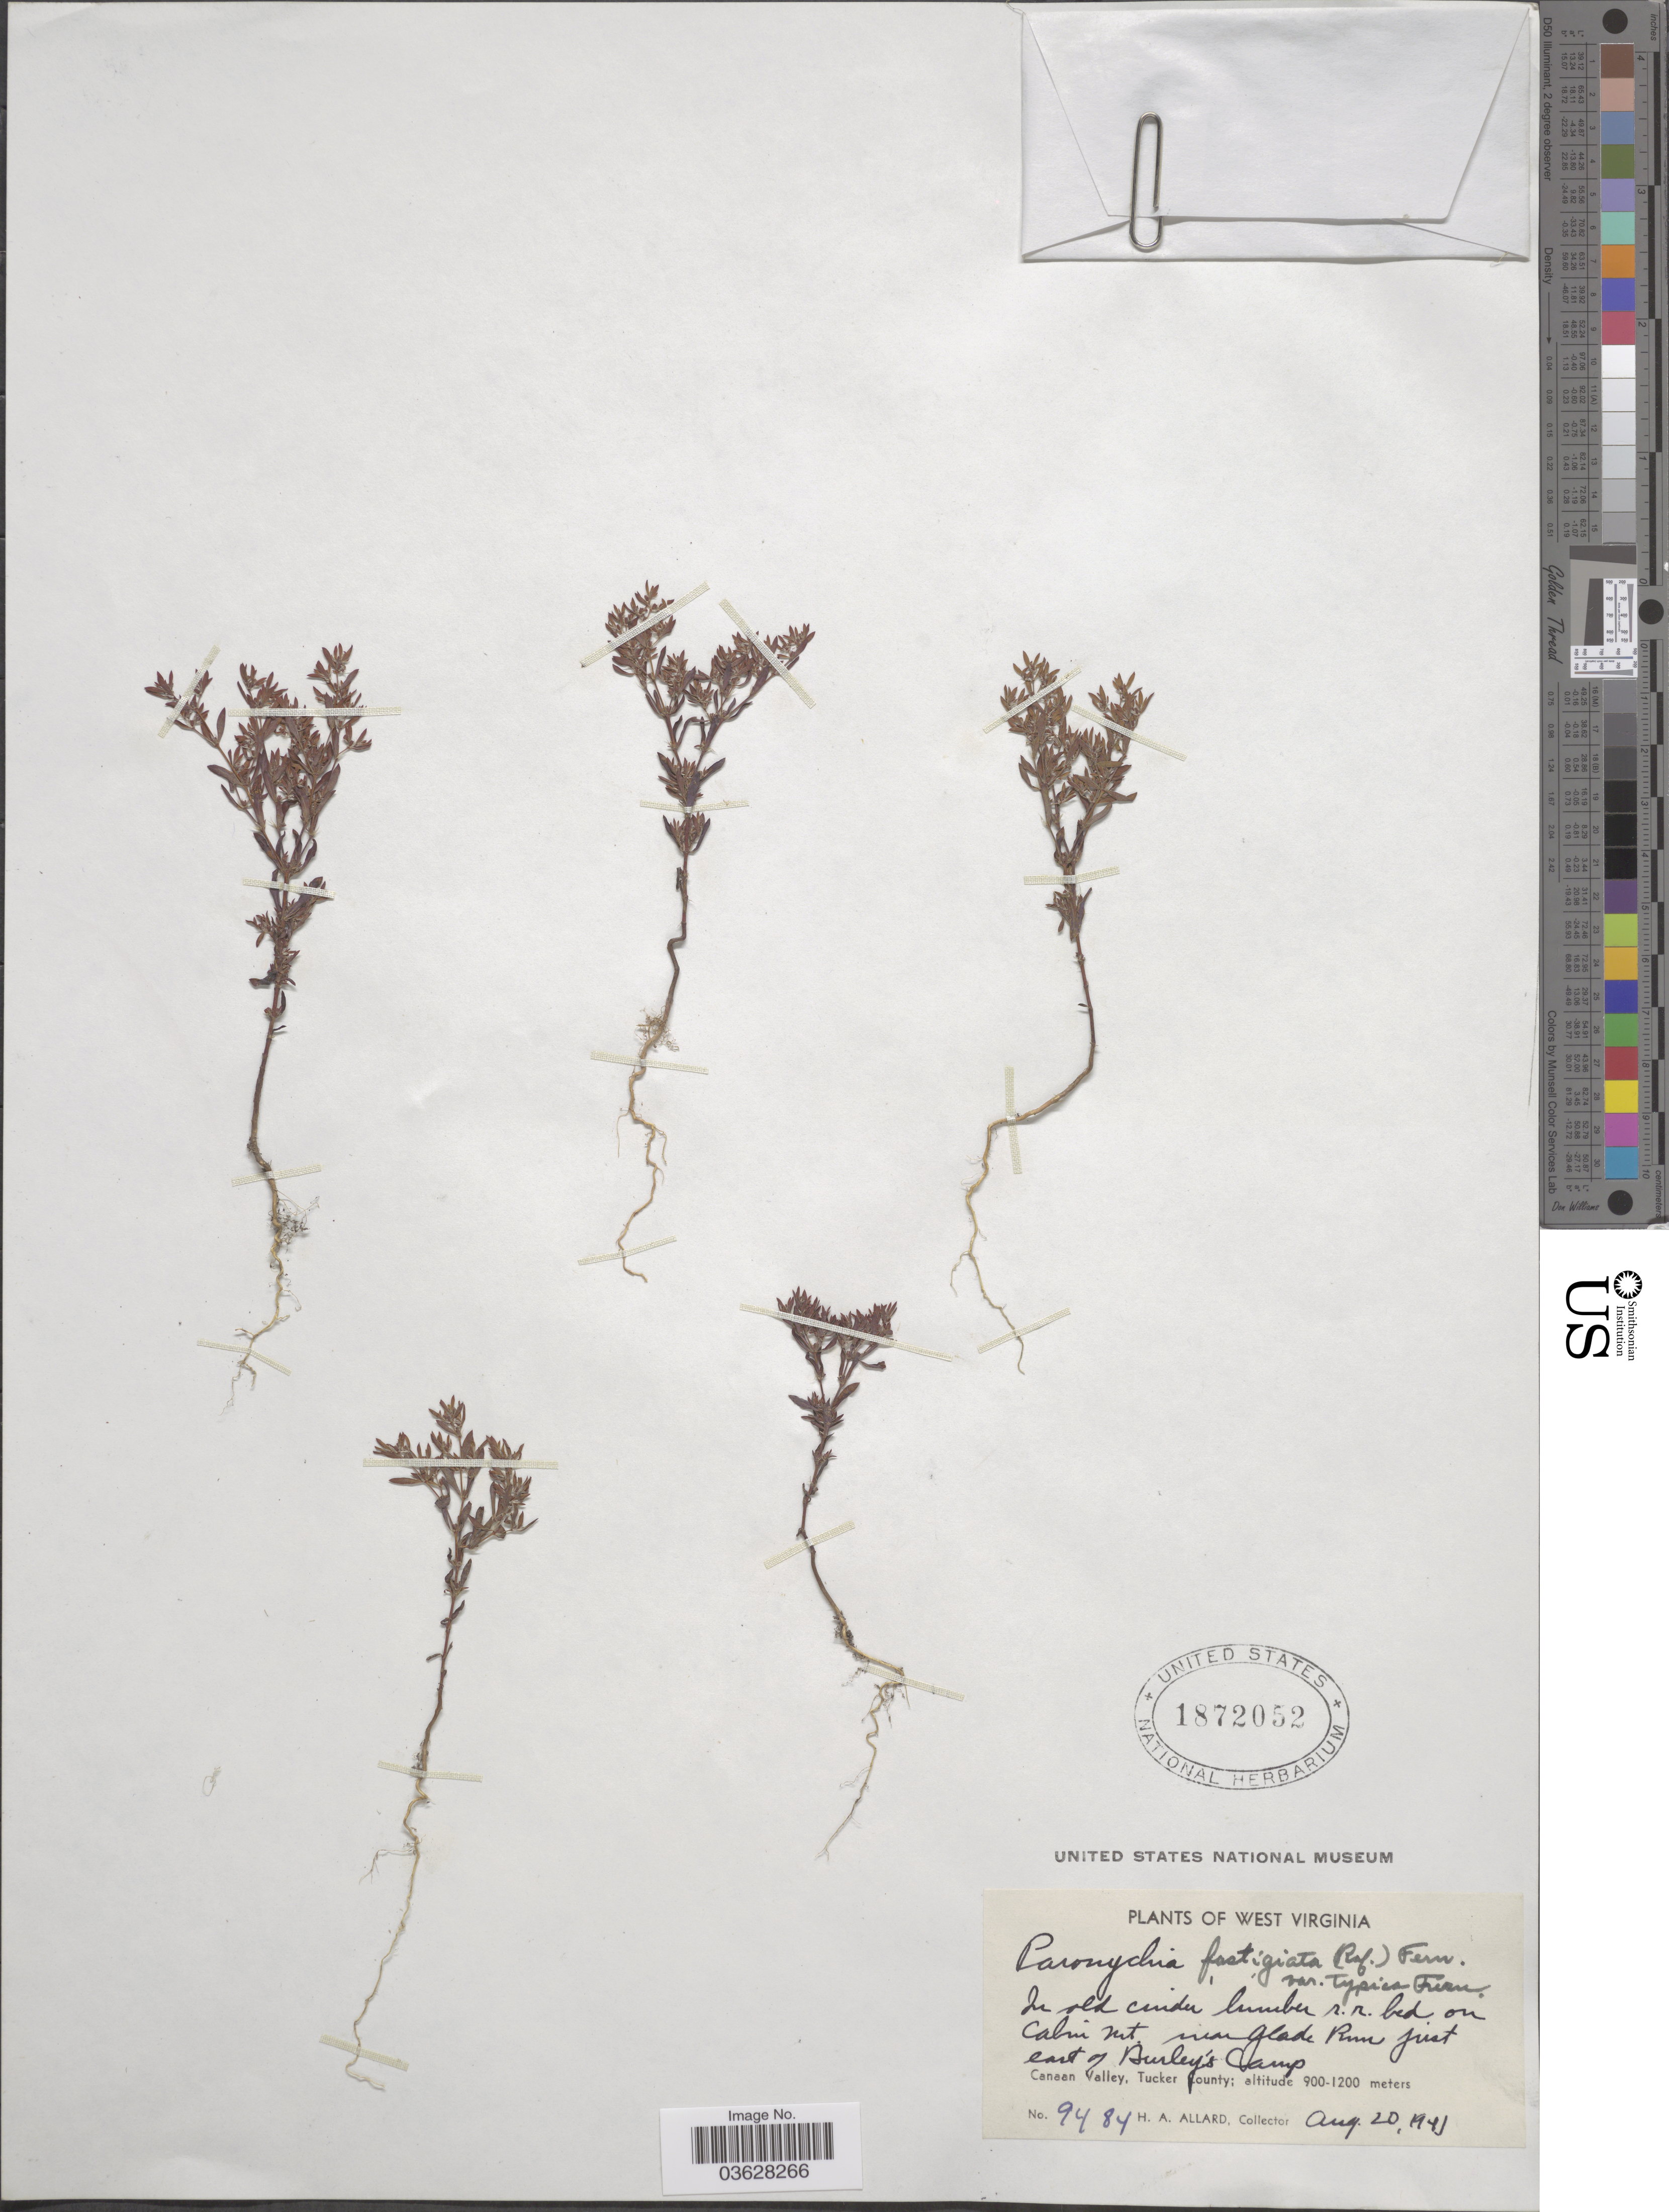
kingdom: Plantae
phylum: Tracheophyta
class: Magnoliopsida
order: Caryophyllales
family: Caryophyllaceae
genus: Paronychia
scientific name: Paronychia fastigiata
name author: (Raf.) Fernald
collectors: H. A. Allard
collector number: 9484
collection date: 1945-08-20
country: United States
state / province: West Virginia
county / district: Tucker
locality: In old cinder lumber r.r. bed on Calni Mt. near Glade Run just east of Burley's Camp. Canaan Valley, Tucker County.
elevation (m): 900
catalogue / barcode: US 1872052